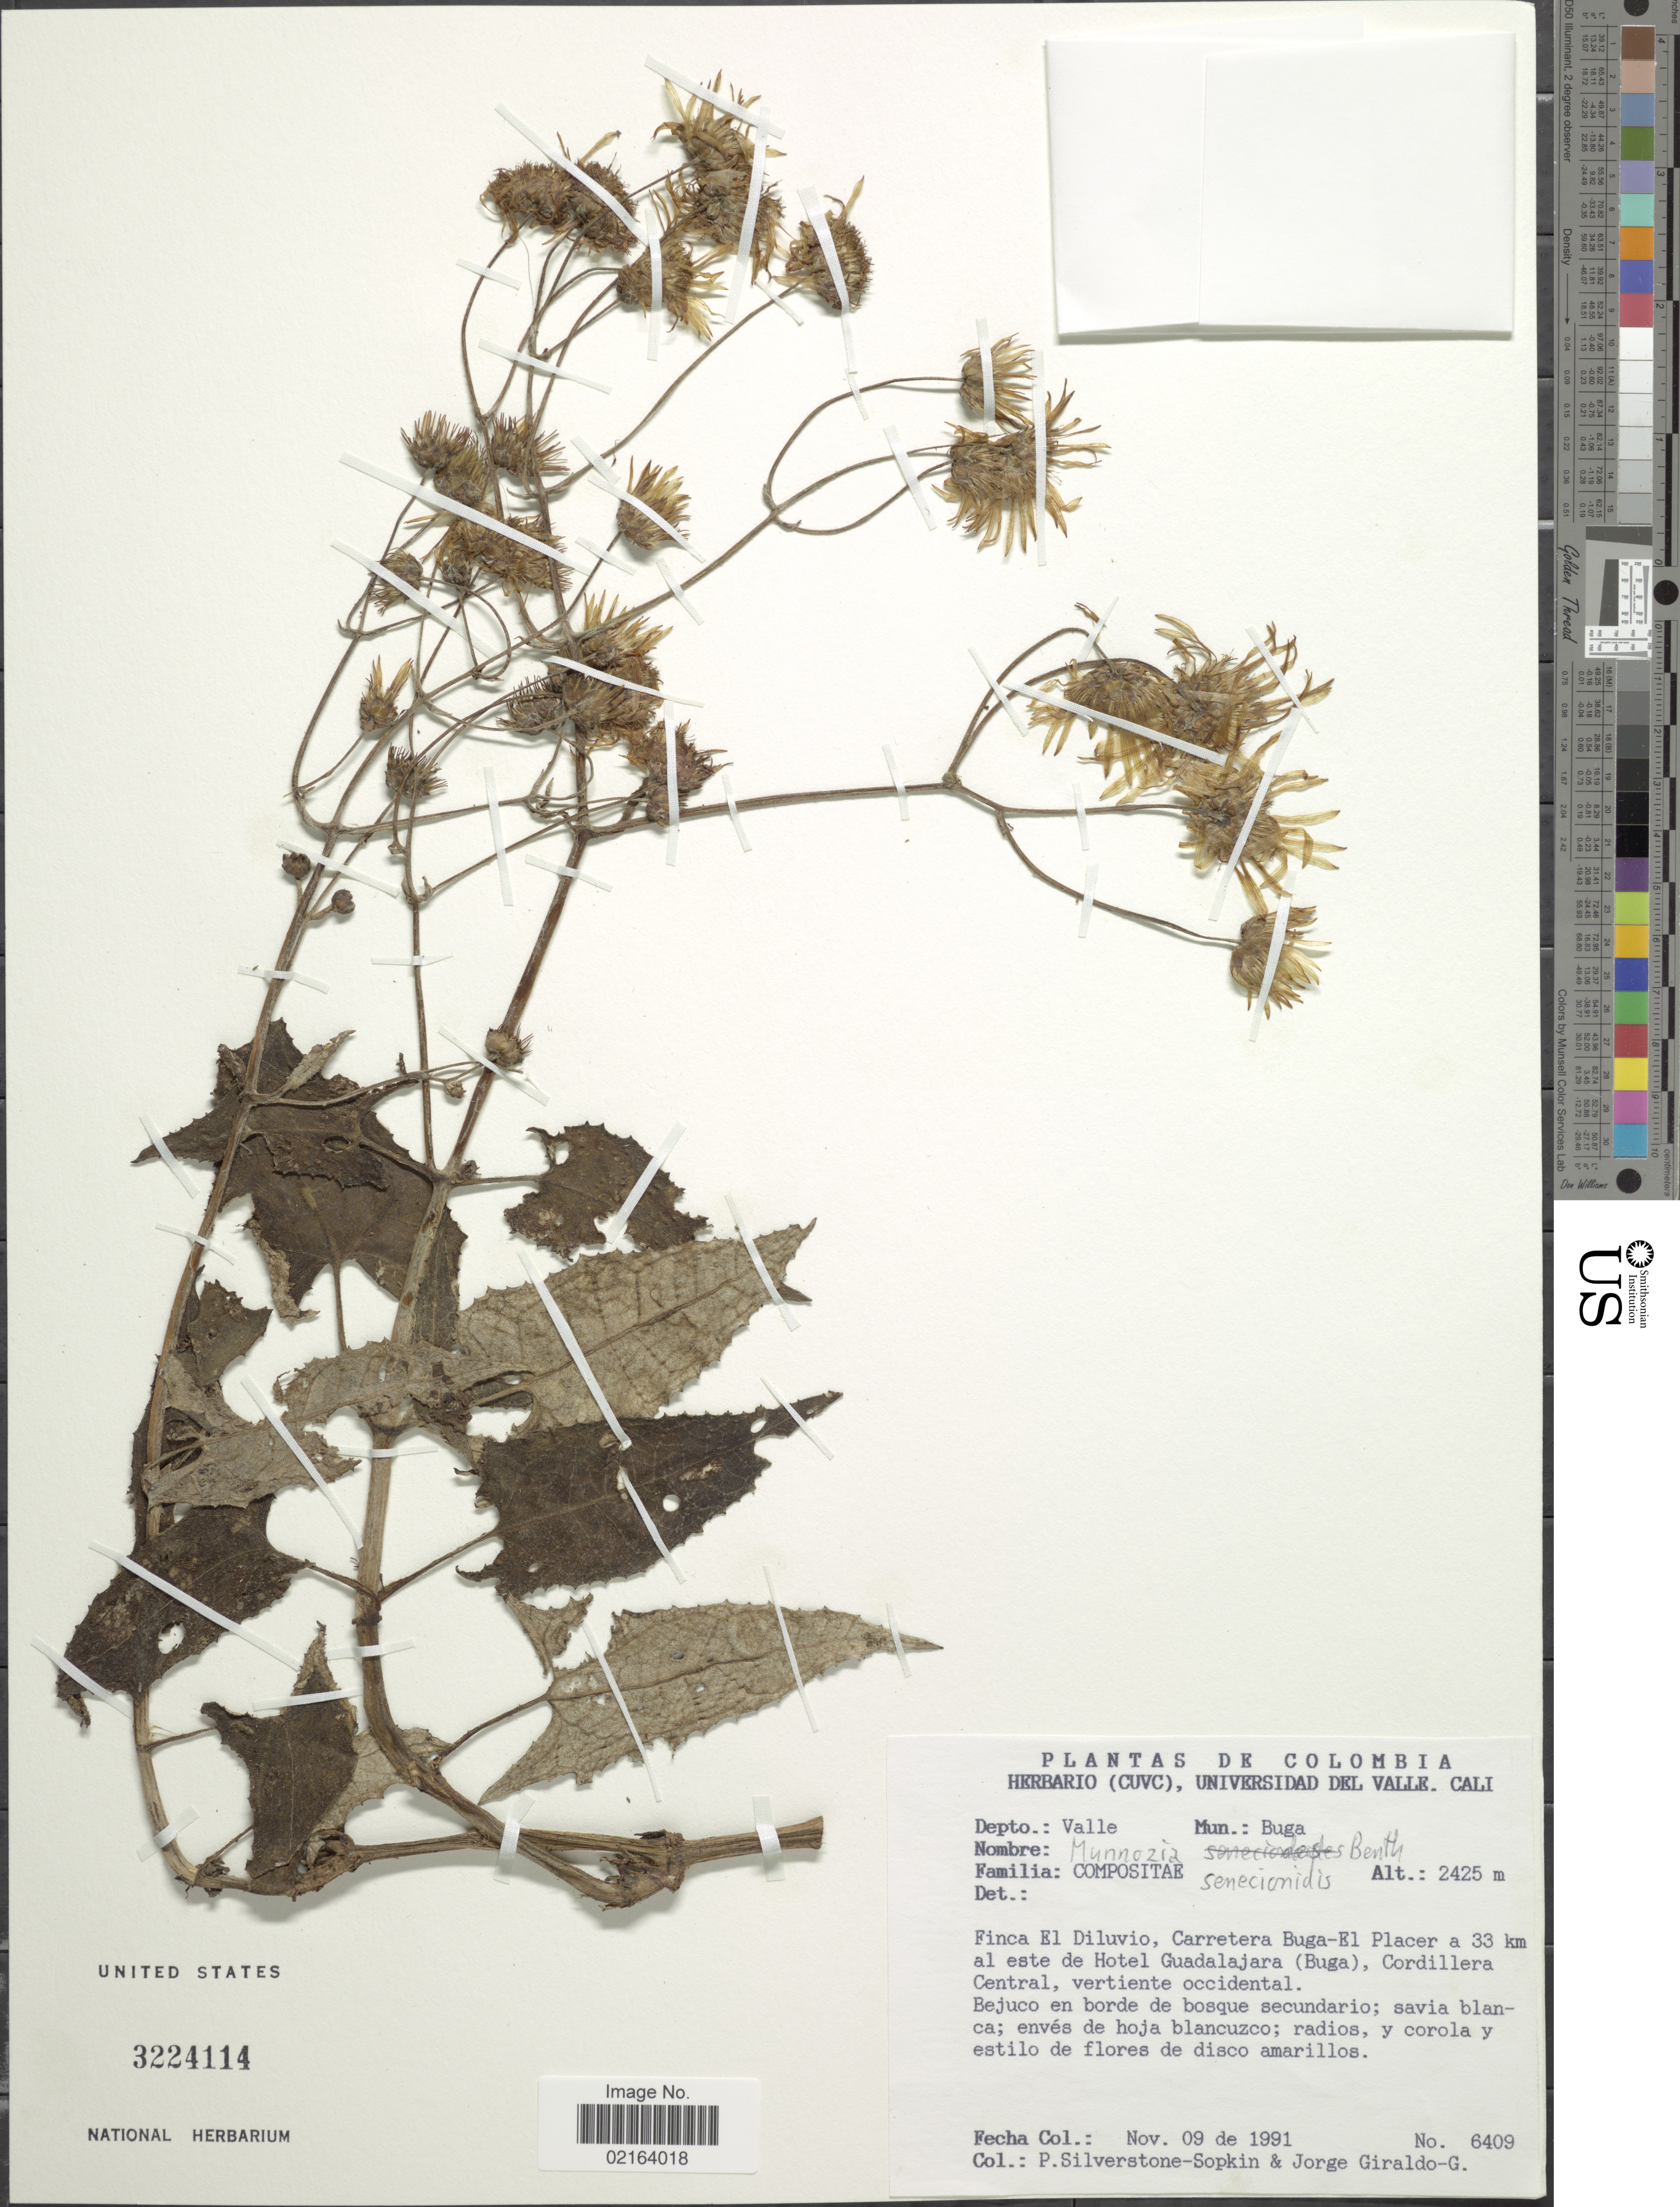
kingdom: Plantae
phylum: Tracheophyta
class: Magnoliopsida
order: Asterales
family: Asteraceae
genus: Munnozia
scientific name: Munnozia senecionidis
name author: Benth.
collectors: P. A. Silverstone-Sopkin & J. Giraldo-G.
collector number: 6409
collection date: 1991-11-09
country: Colombia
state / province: Valle del Cauca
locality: Depto.: Valle, Mun.: Buga, Finca El Diluvio, Carretera Buga-El Placer a 33 km al este de Hotel Guadalajara (Buga), Cordillera Central, vertiente occidental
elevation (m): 2425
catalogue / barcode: US 3224114